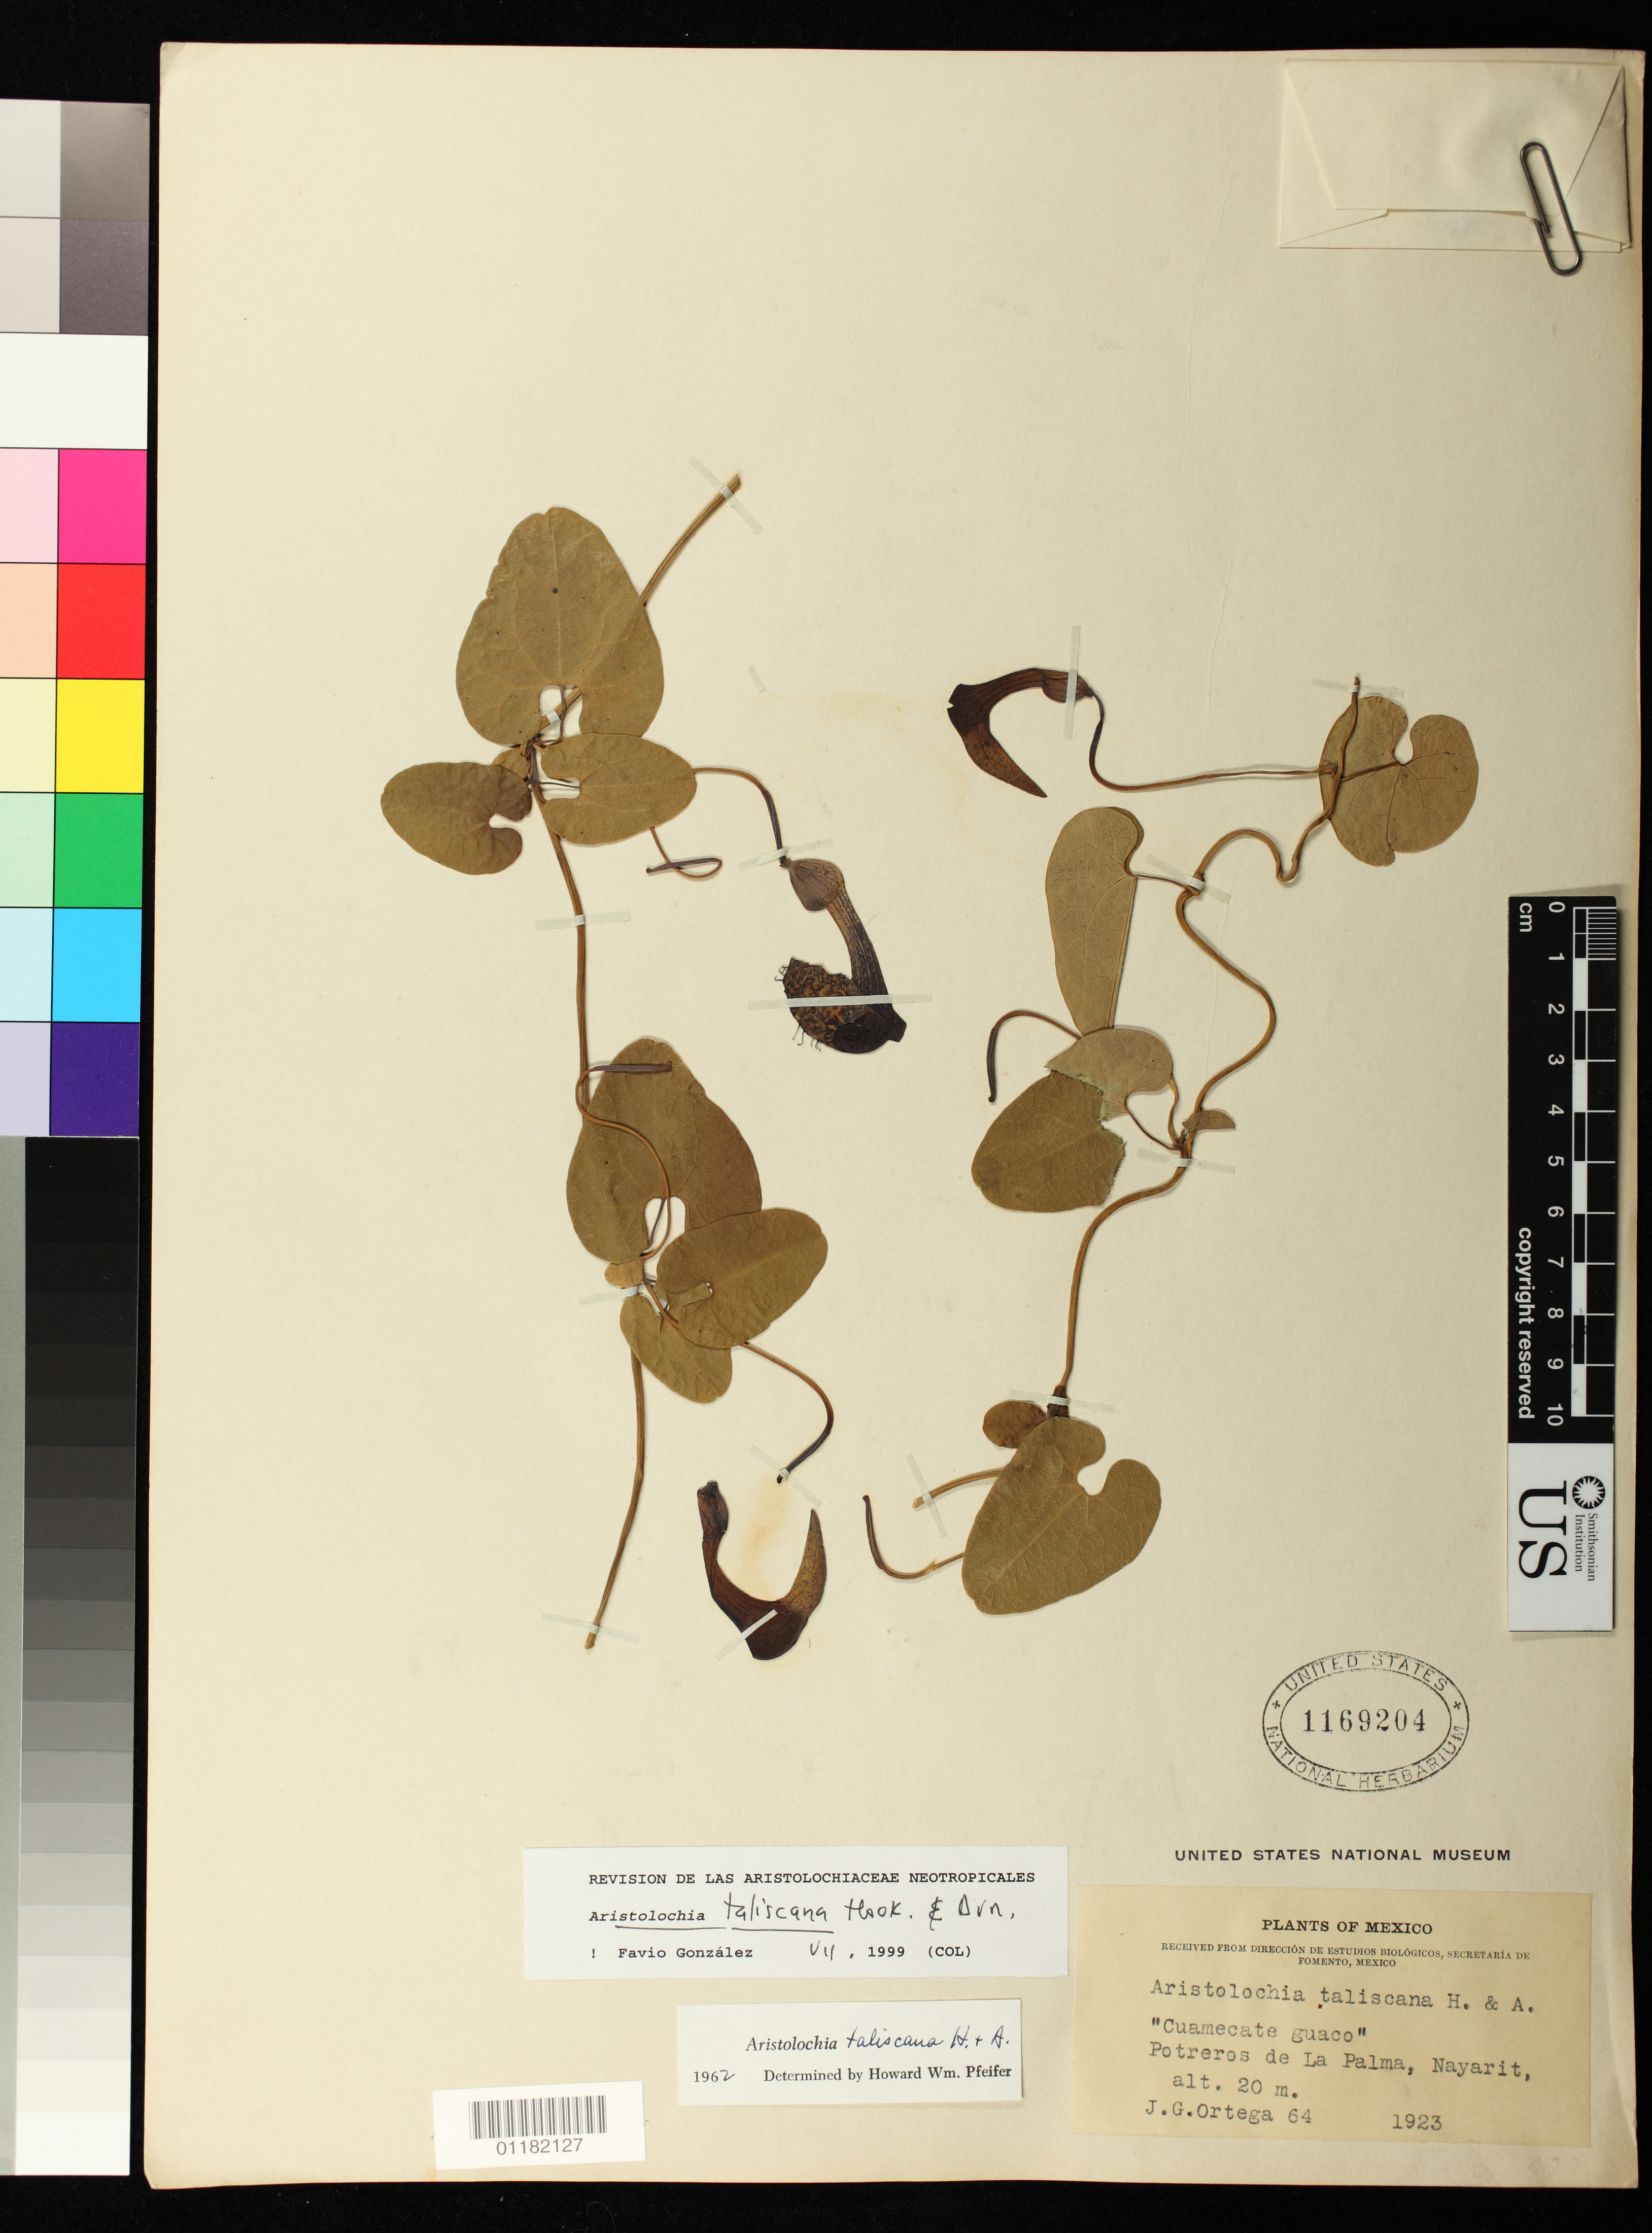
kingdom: Plantae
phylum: Tracheophyta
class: Magnoliopsida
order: Piperales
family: Aristolochiaceae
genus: Aristolochia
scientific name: Aristolochia taliscana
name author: Hook. & Arn.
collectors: J. Ortega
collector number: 64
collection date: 1923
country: Mexico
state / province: Nayarit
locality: Potreros de La Palma, Nayarit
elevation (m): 20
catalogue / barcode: US 1169204